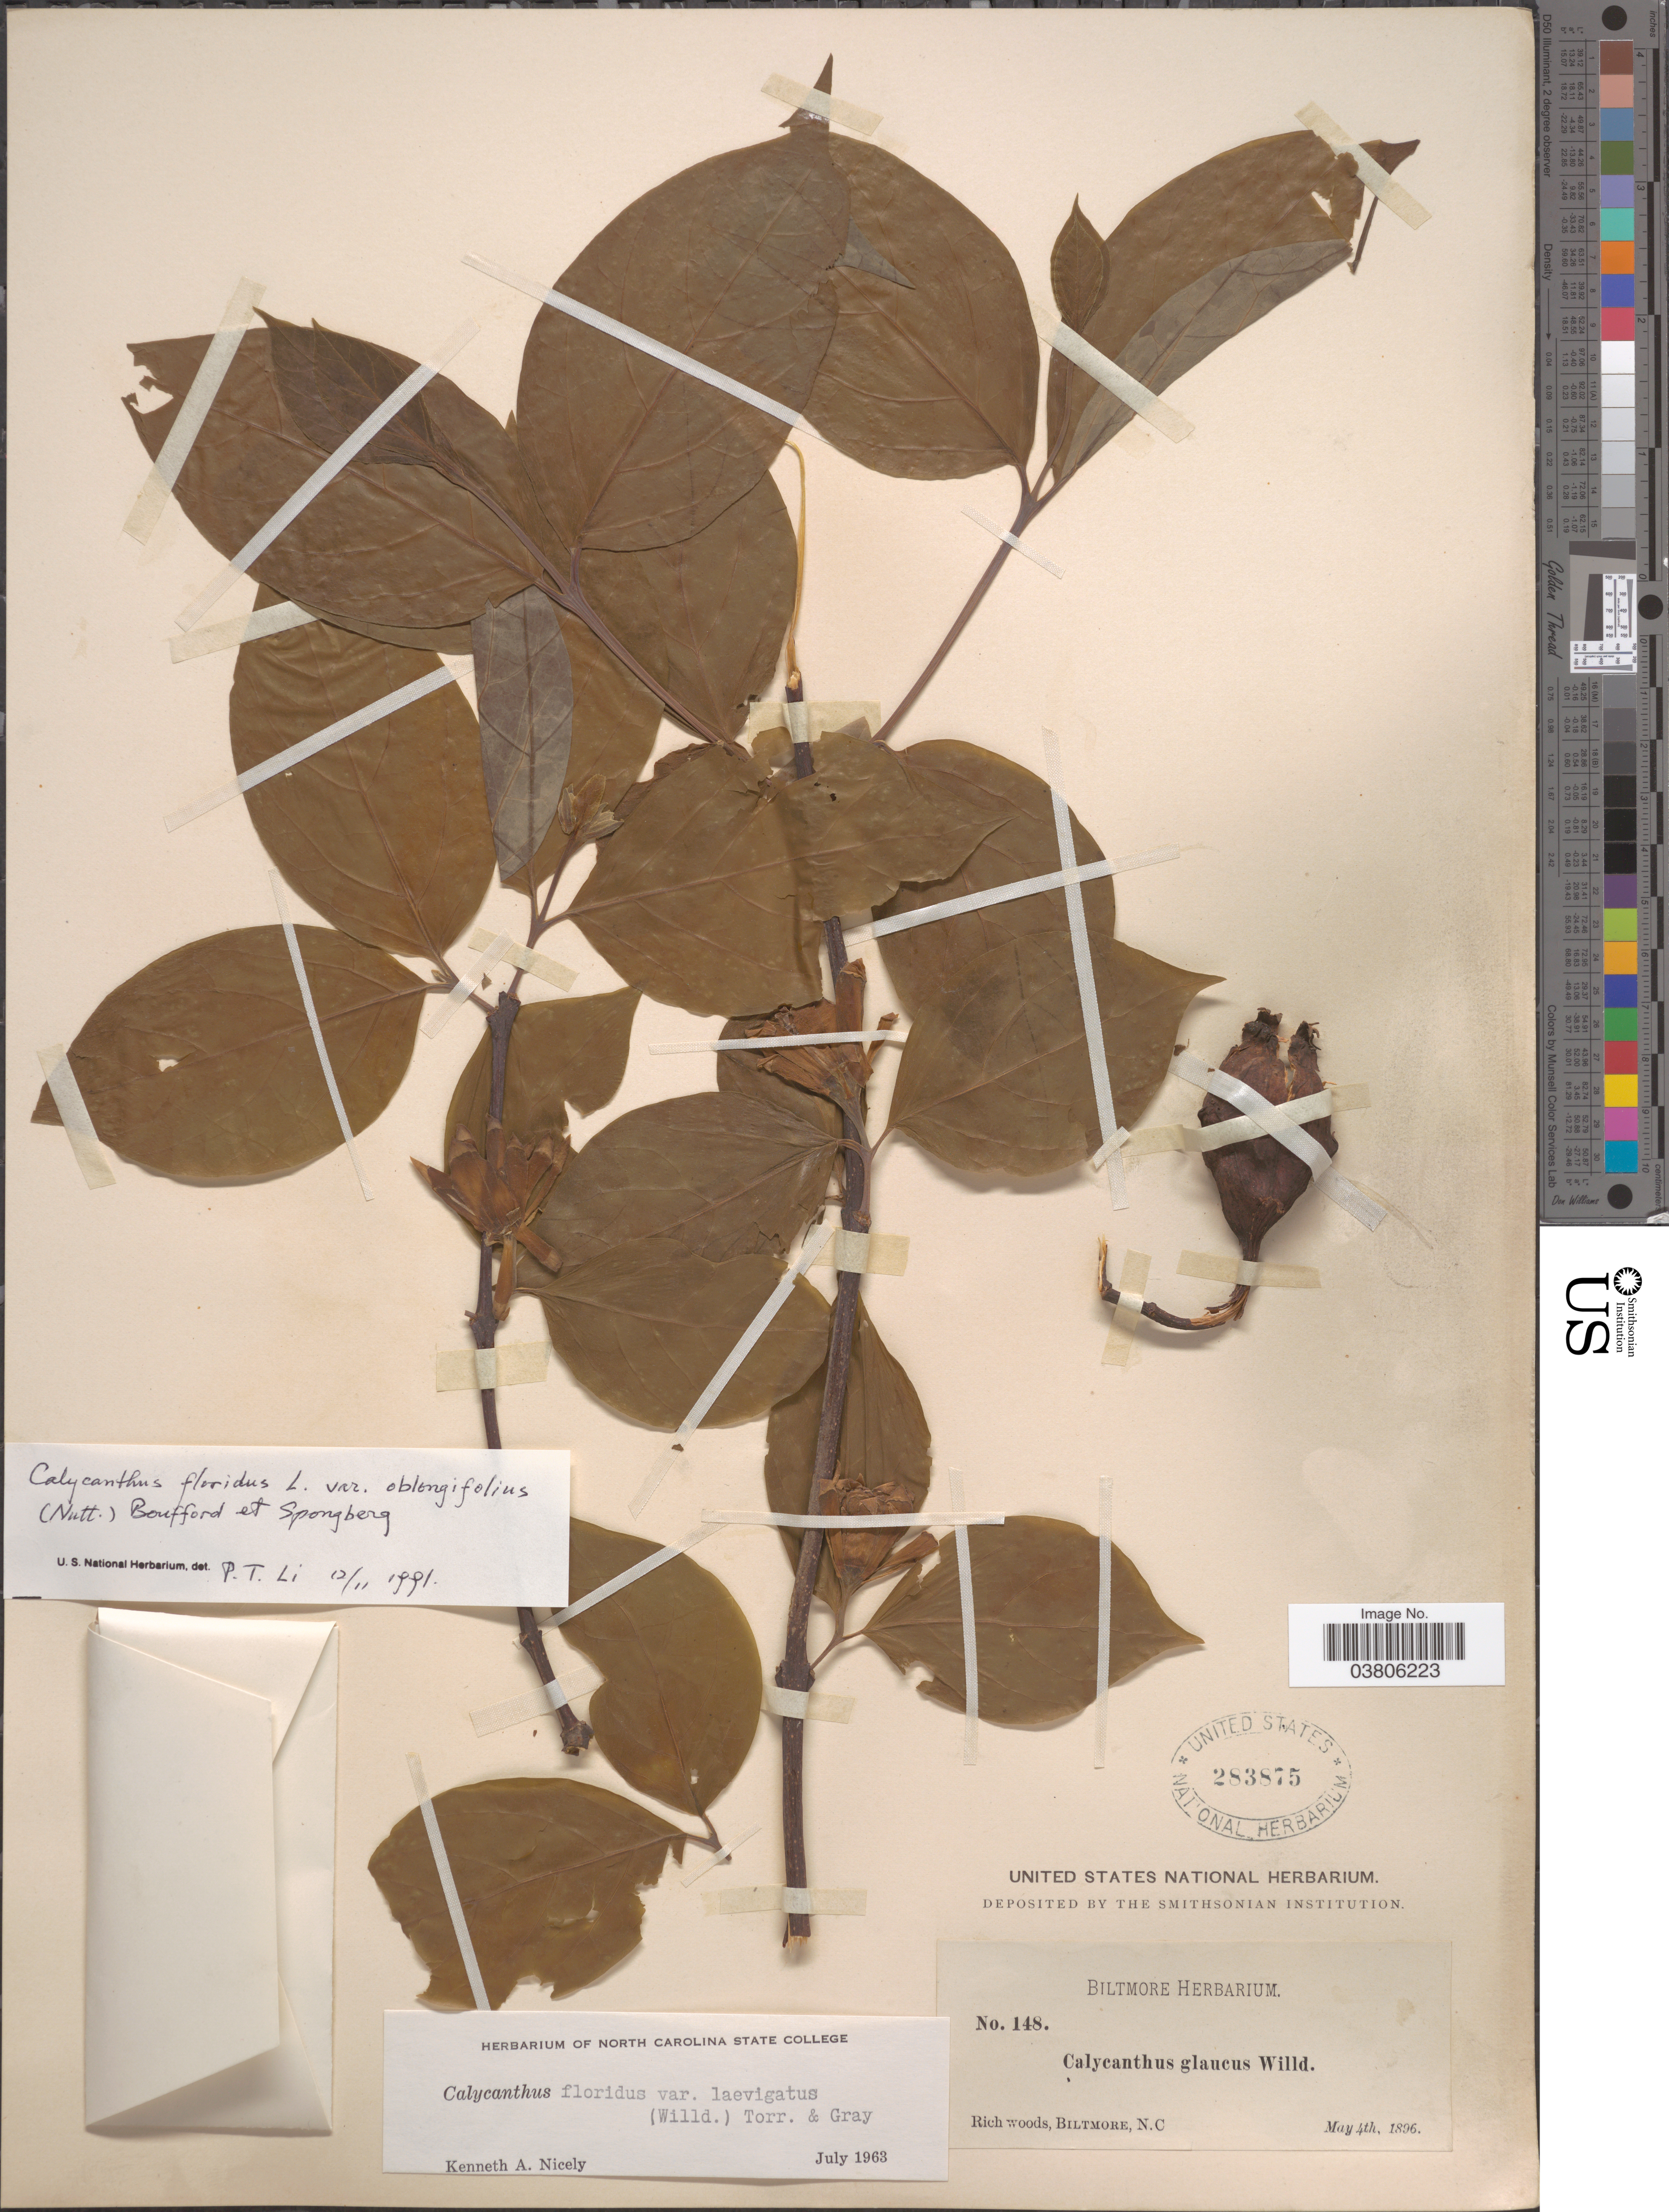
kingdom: Plantae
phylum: Tracheophyta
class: Magnoliopsida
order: Laurales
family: Calycanthaceae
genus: Calycanthus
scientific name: Calycanthus floridus var. laevigatus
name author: (Willd.) Torr. & A. Gray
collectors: ex herb. Biltmore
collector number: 148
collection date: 1896-05-04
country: United States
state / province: North Carolina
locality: Biltmore.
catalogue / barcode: US 283875